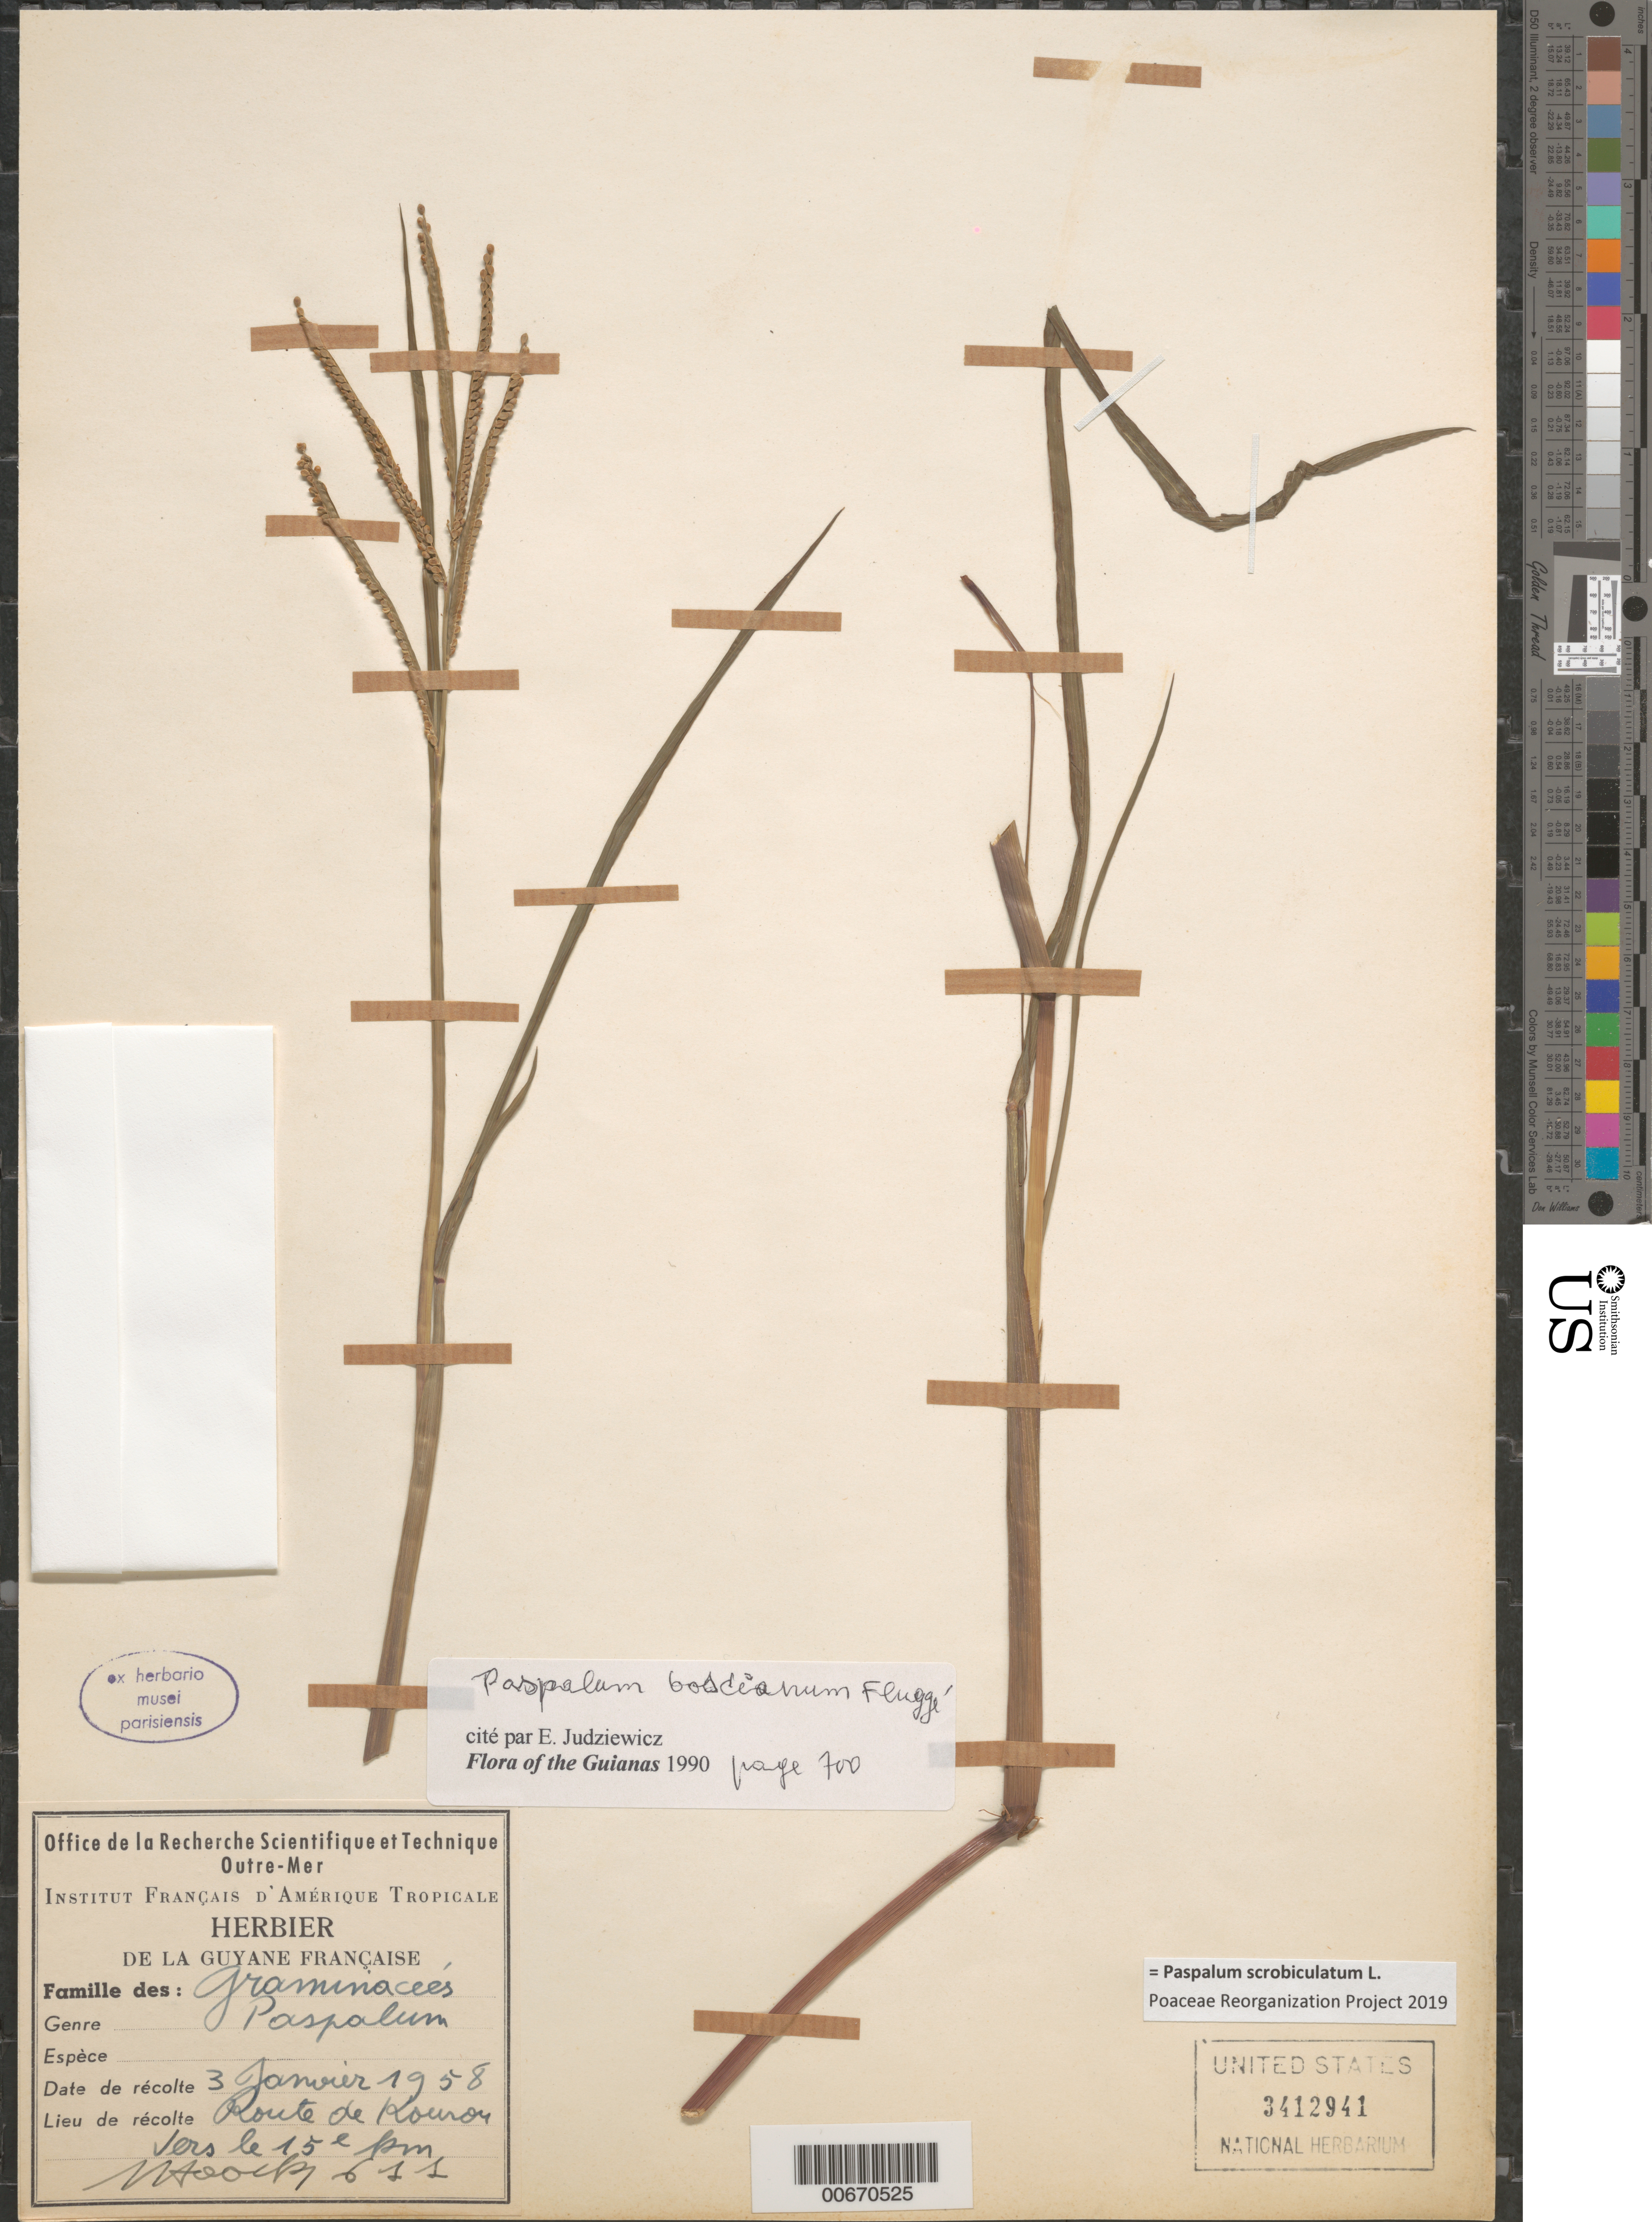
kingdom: Plantae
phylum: Tracheophyta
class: Liliopsida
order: Poales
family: Poaceae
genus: Paspalum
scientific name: Paspalum boscianum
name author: Flüggé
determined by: Judziewicz, E. J.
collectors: J. Hoock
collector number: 611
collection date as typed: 3-Jan-58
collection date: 1958-01-03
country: French Guiana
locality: Route de Kourou, vers le km 15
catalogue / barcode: US 3412941